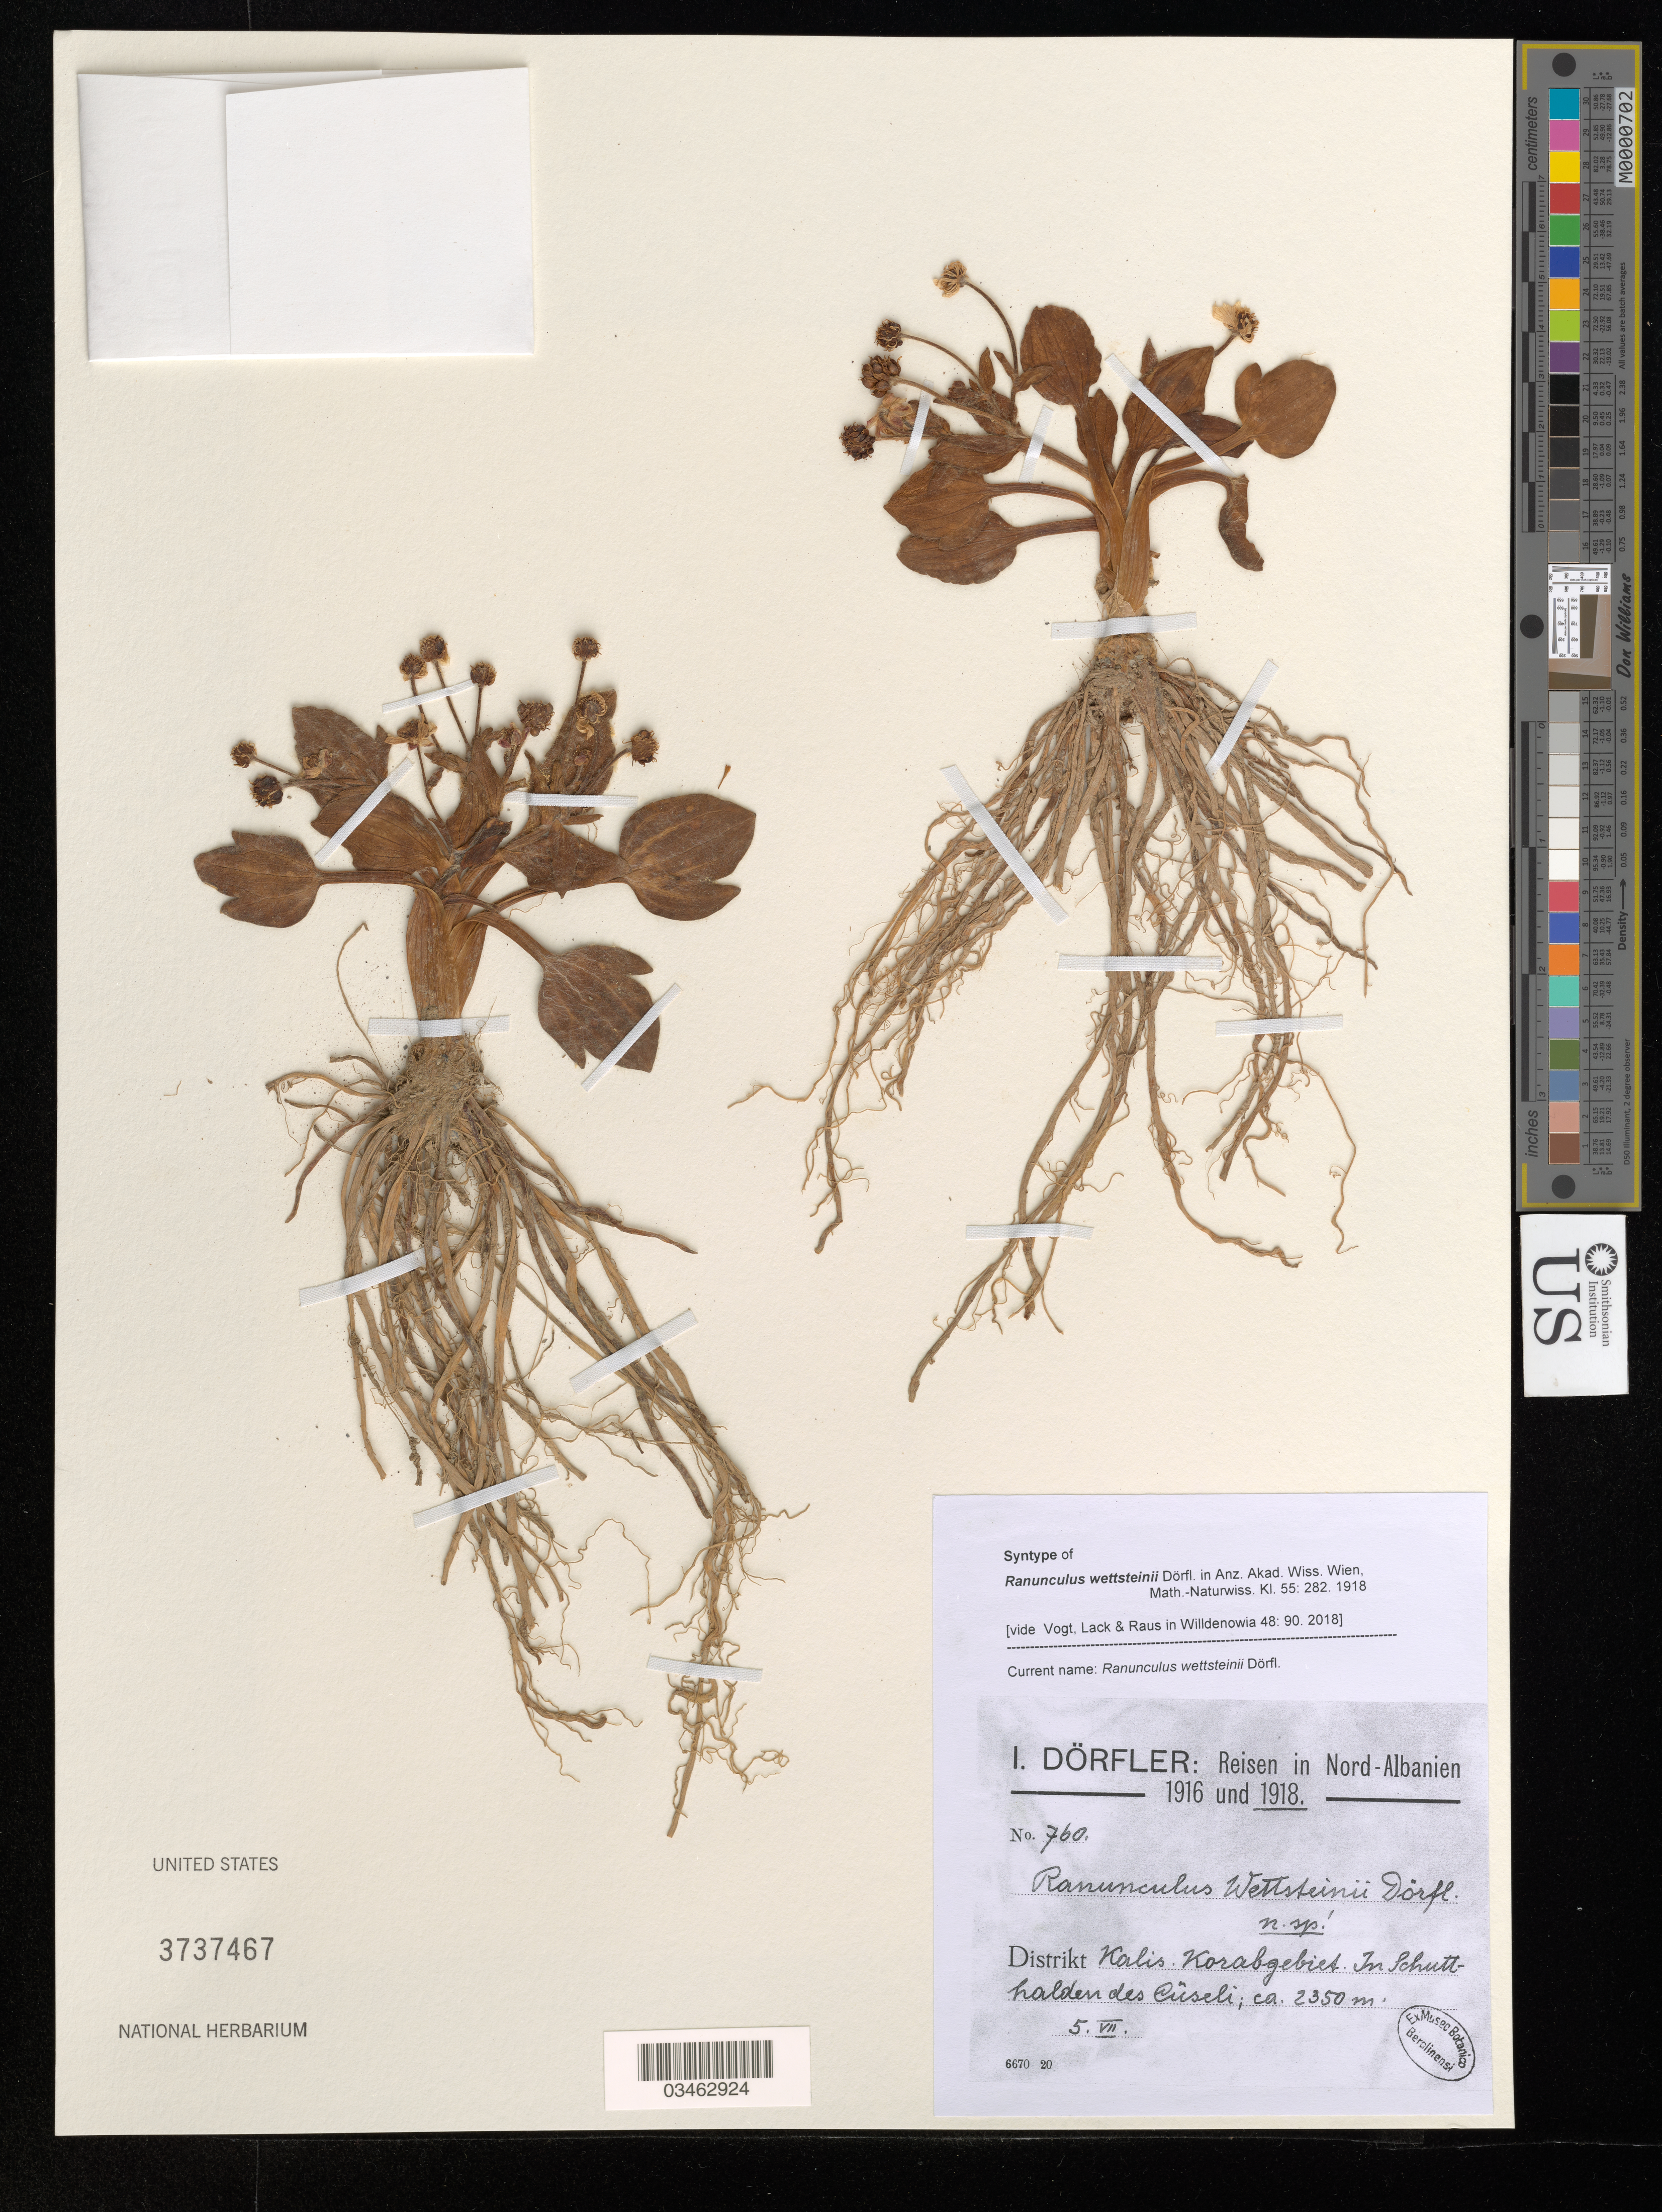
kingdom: Plantae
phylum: Tracheophyta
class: Magnoliopsida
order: Ranunculales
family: Ranunculaceae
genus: Ranunculus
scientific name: Ranunculus wettsteinii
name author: Dörfl.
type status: Syntype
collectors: I. Dörfler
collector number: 760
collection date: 1918-08-05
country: Albania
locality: Nord-Albanien. Distrikt Kalis. Korabgebiet. In Schutthalden des Cüseli.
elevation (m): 2350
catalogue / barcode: US 3737467